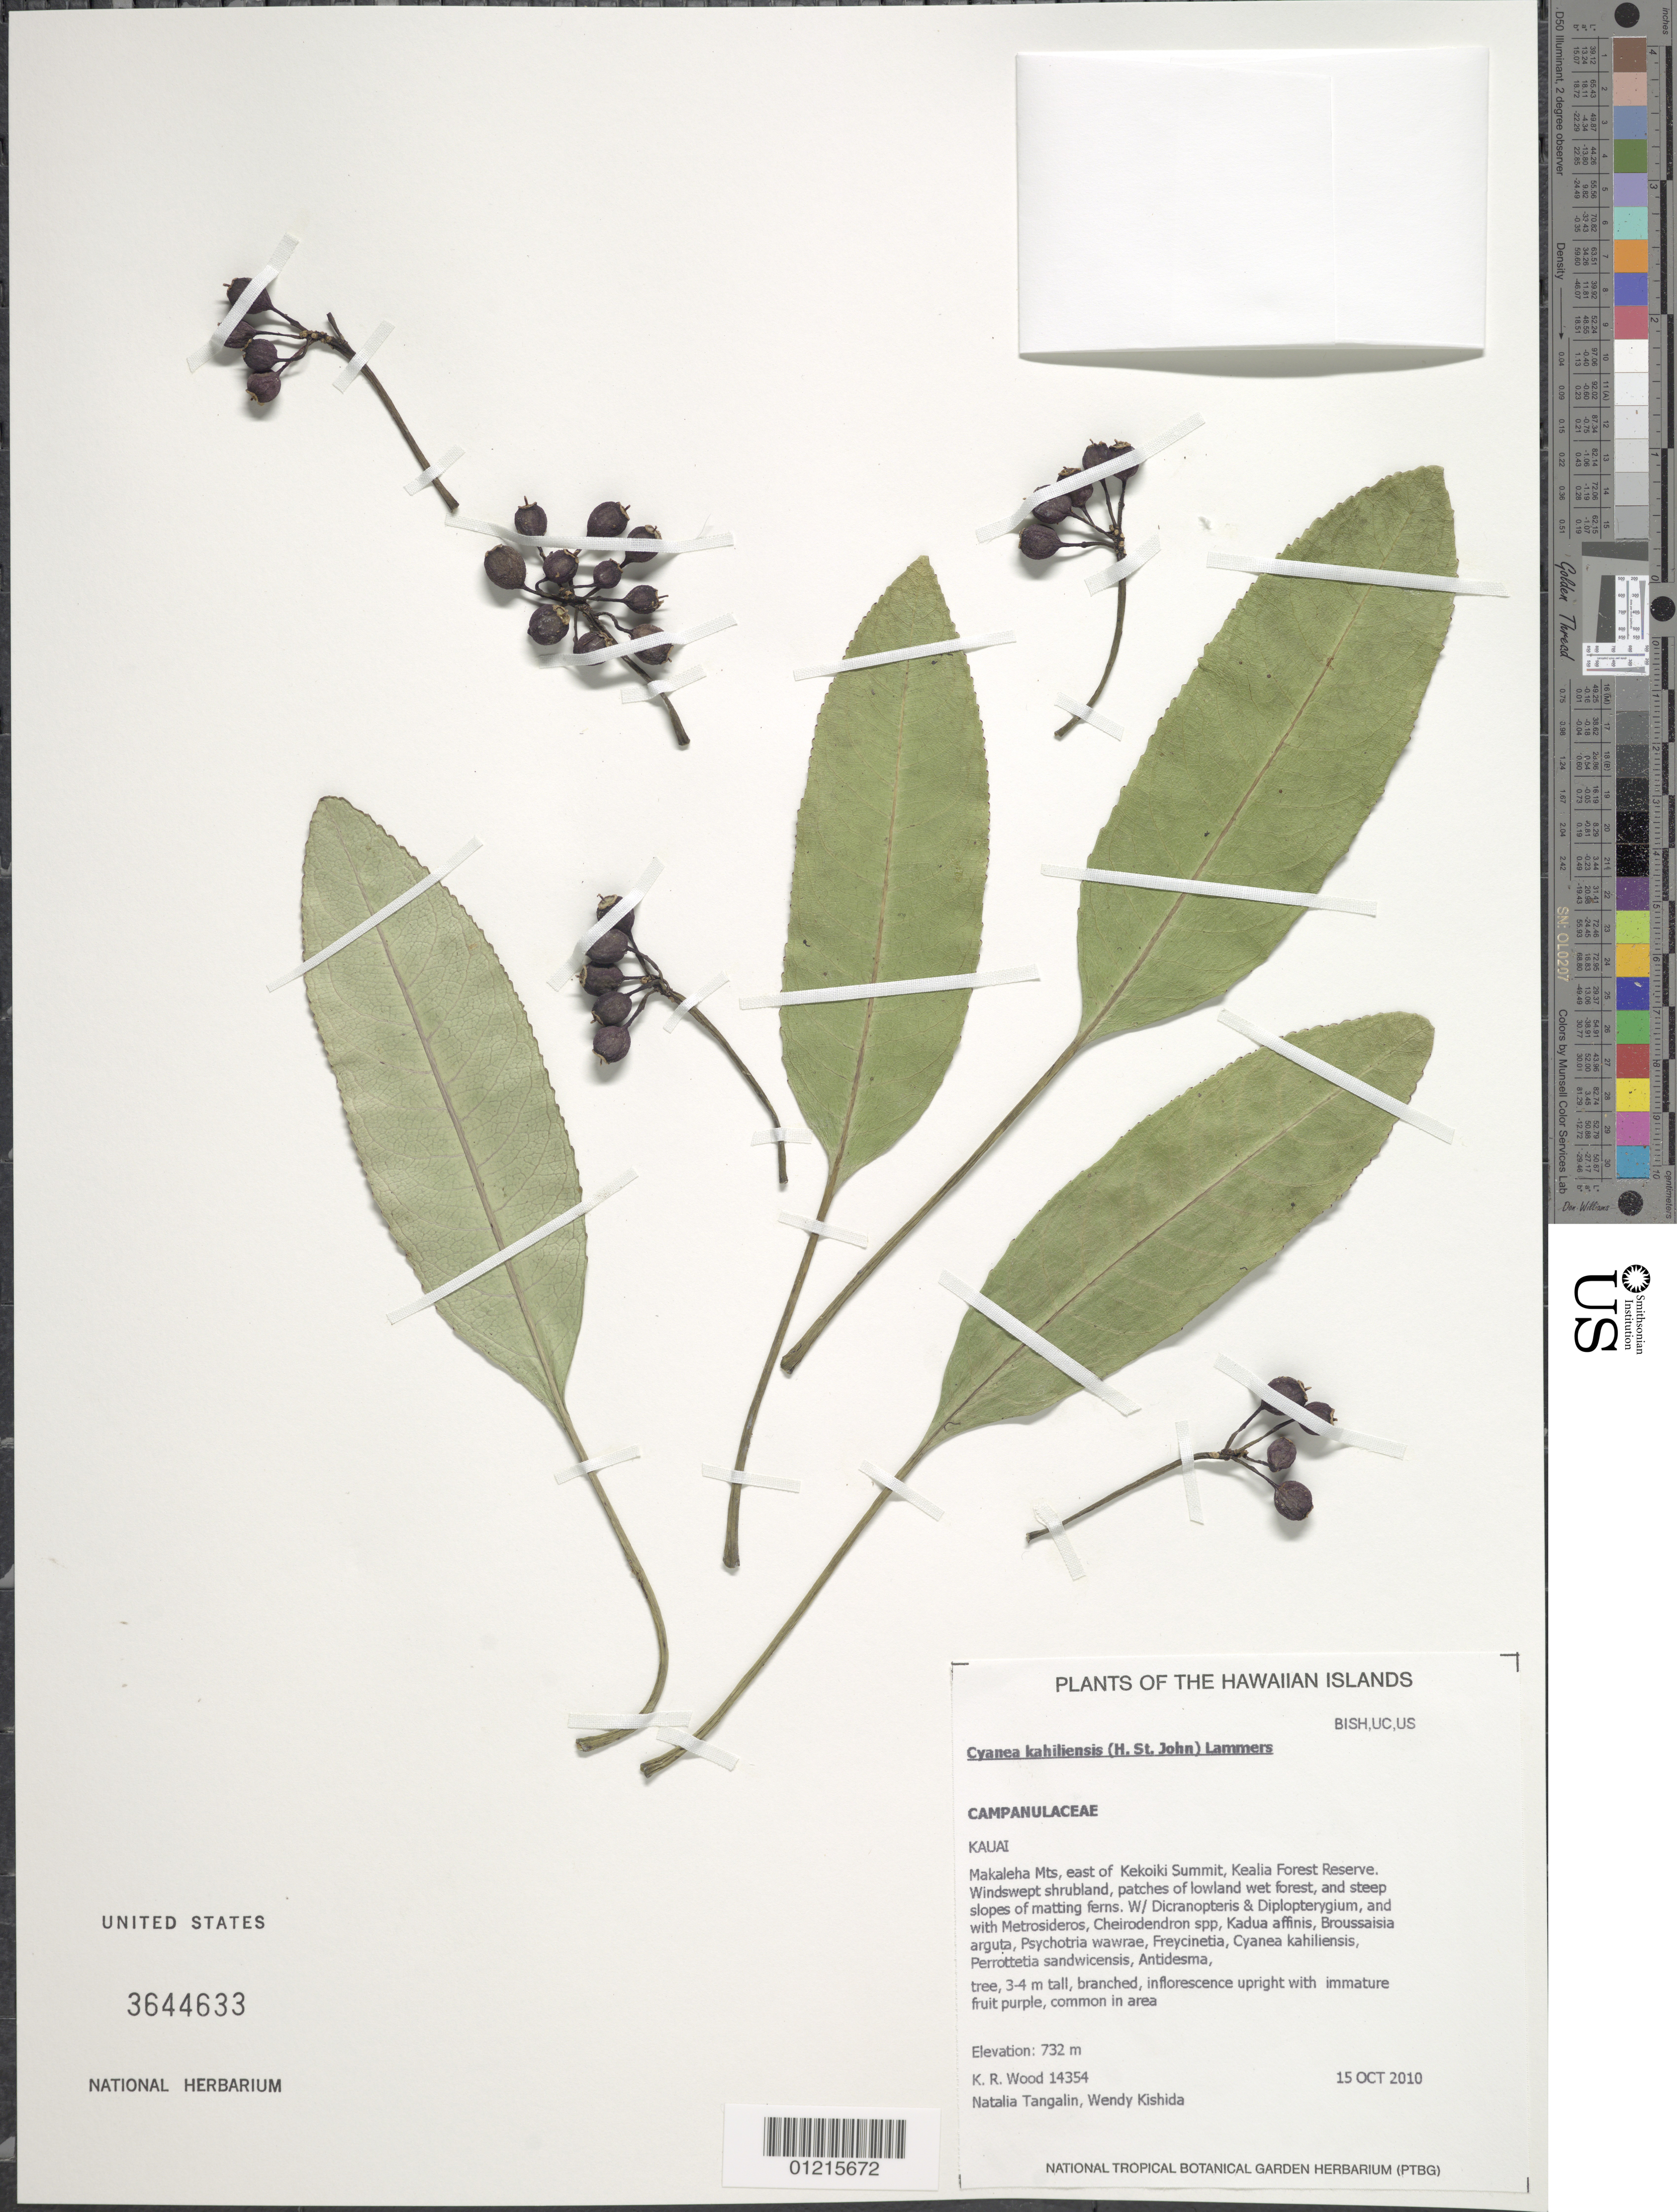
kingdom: Plantae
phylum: Tracheophyta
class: Magnoliopsida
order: Asterales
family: Campanulaceae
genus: Cyanea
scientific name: Cyanea kahiliensis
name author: (H. St. John) Lammers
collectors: K. R. Wood, N. Tangalin & W. Kishida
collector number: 14354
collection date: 2010-10-15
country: United States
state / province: Hawaii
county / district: Kauai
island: Kaua'i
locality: Makaleha Mts., east of Kekoiki Summit, Kealia Forest Reserve.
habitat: Windswept shrubland, patches of lowland wet forest.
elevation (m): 732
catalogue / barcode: US 3544633